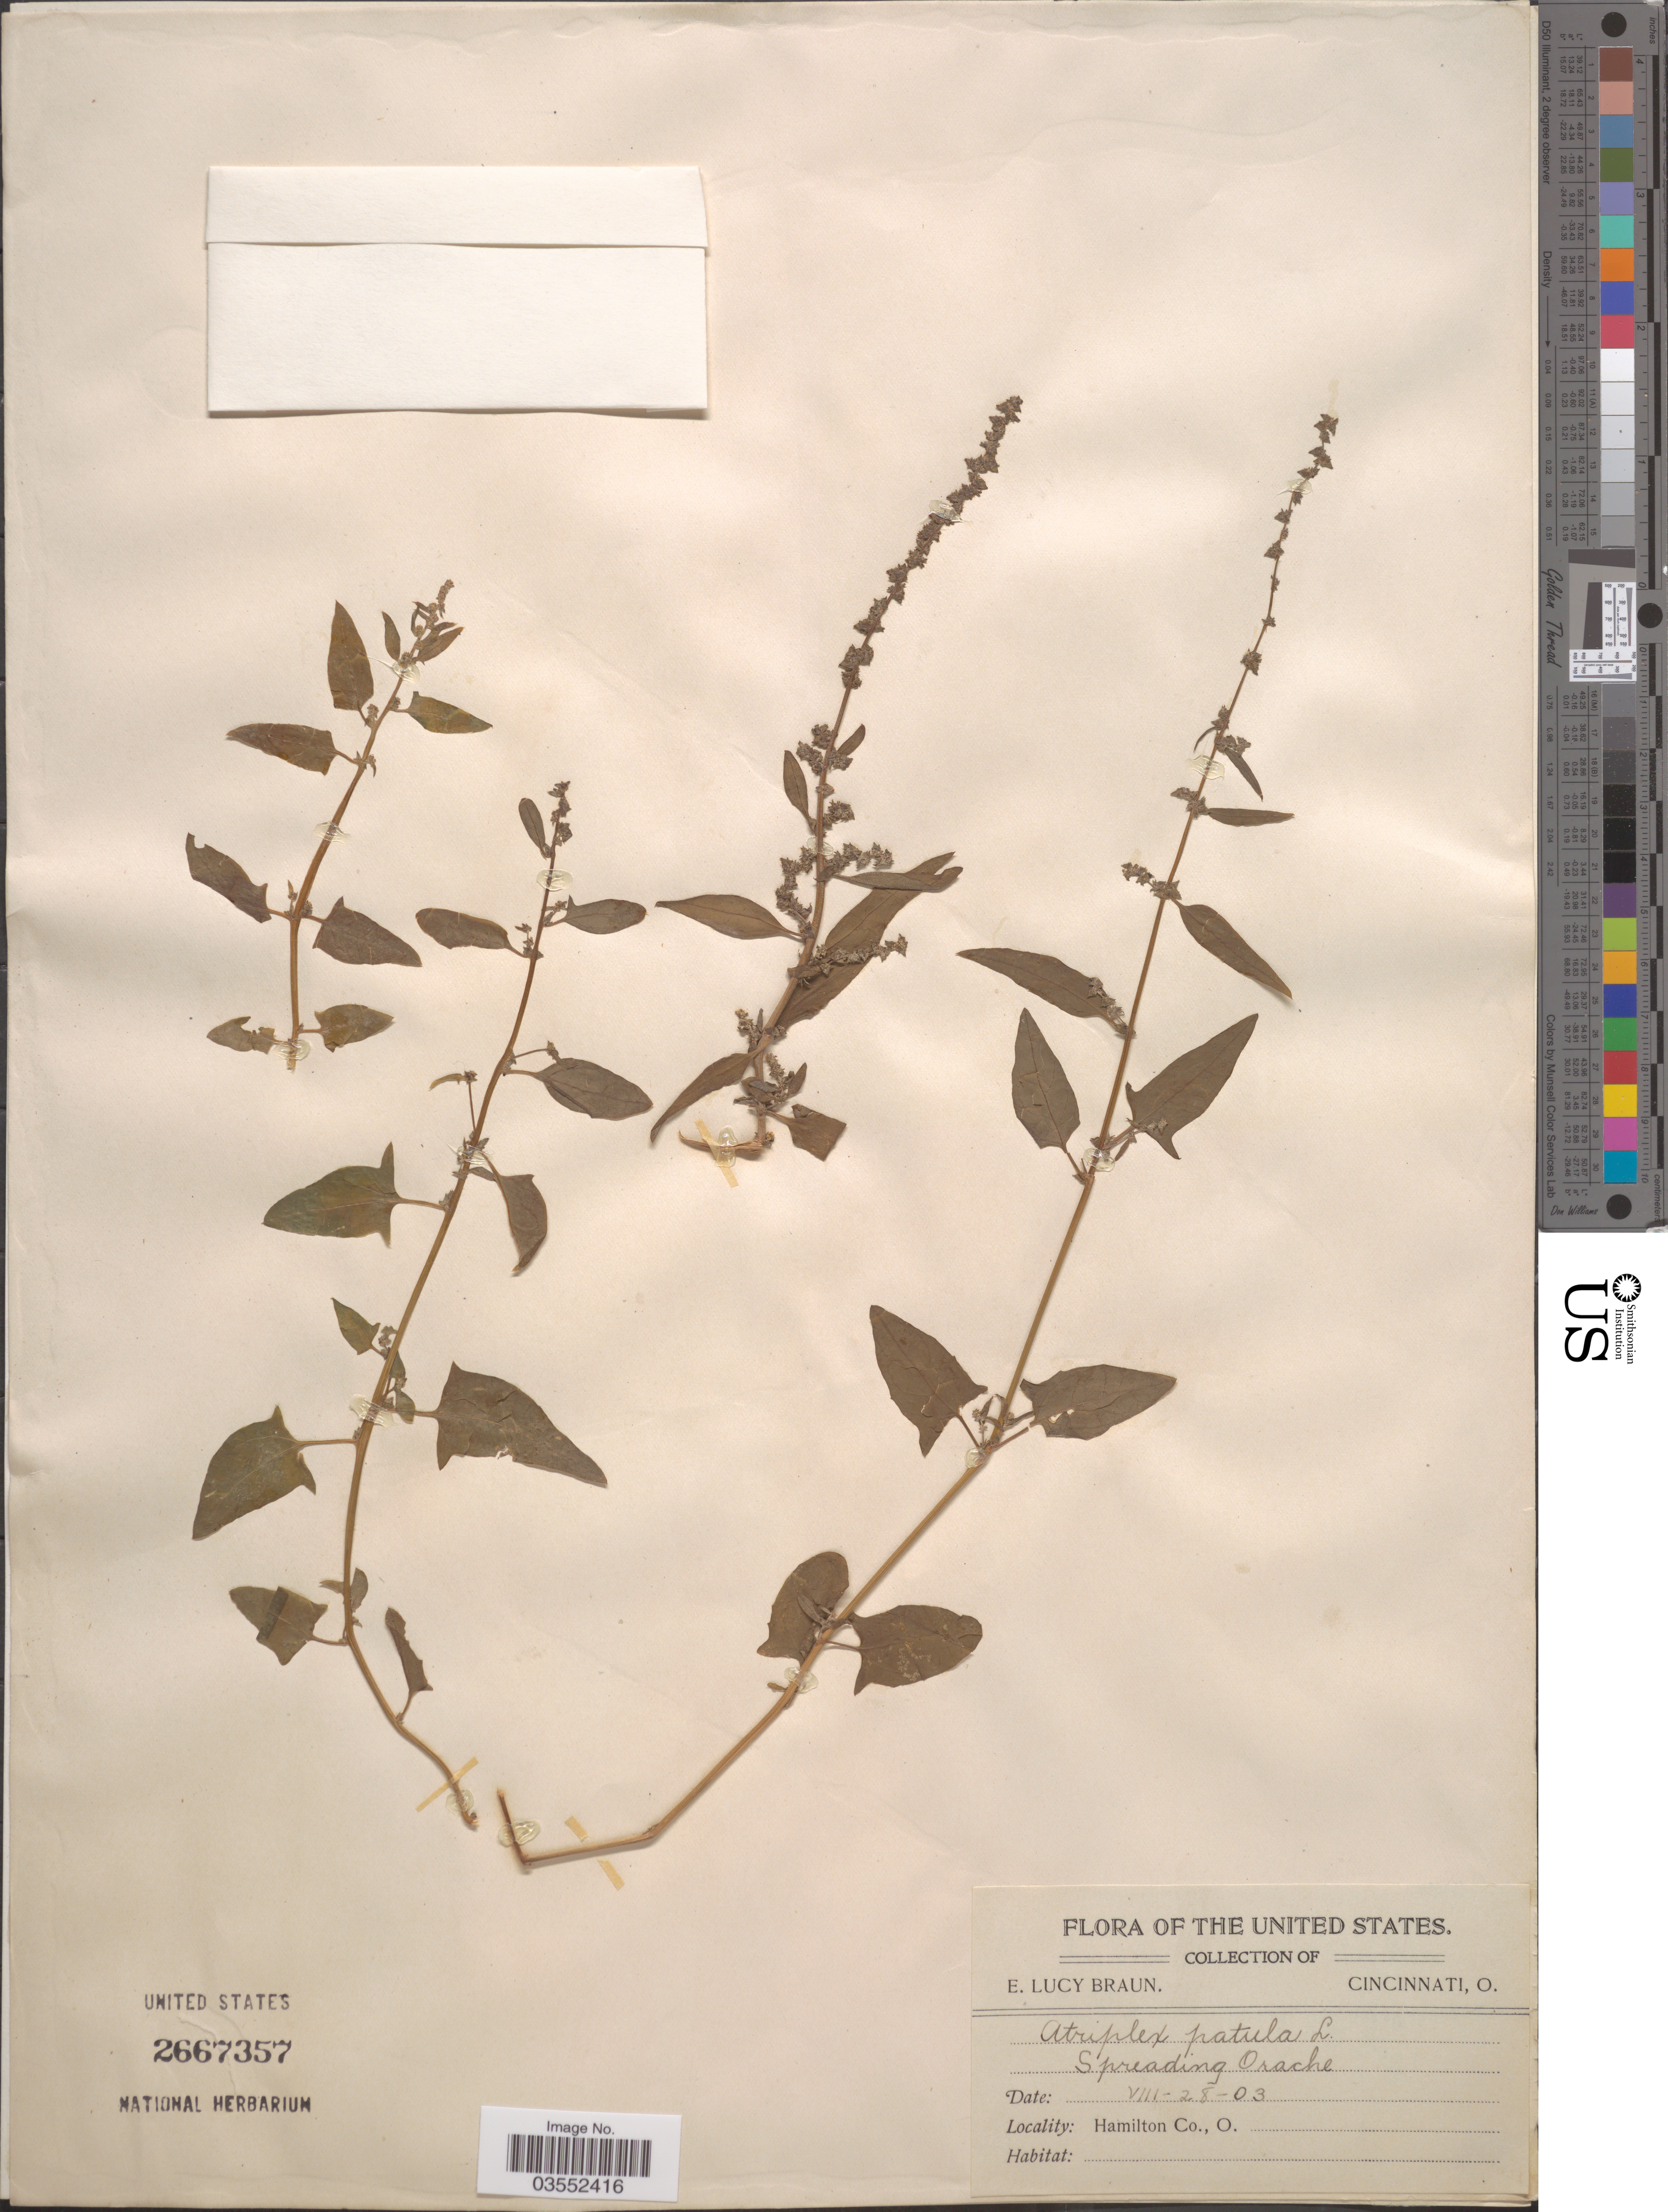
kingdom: Plantae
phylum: Tracheophyta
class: Magnoliopsida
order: Caryophyllales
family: Amaranthaceae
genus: Atriplex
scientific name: Atriplex patula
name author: L.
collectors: E. L. Braun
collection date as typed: Transcribed d/m/y: 28/8/3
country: United States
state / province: Ohio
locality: Hamilton Co.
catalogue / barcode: US 2667357